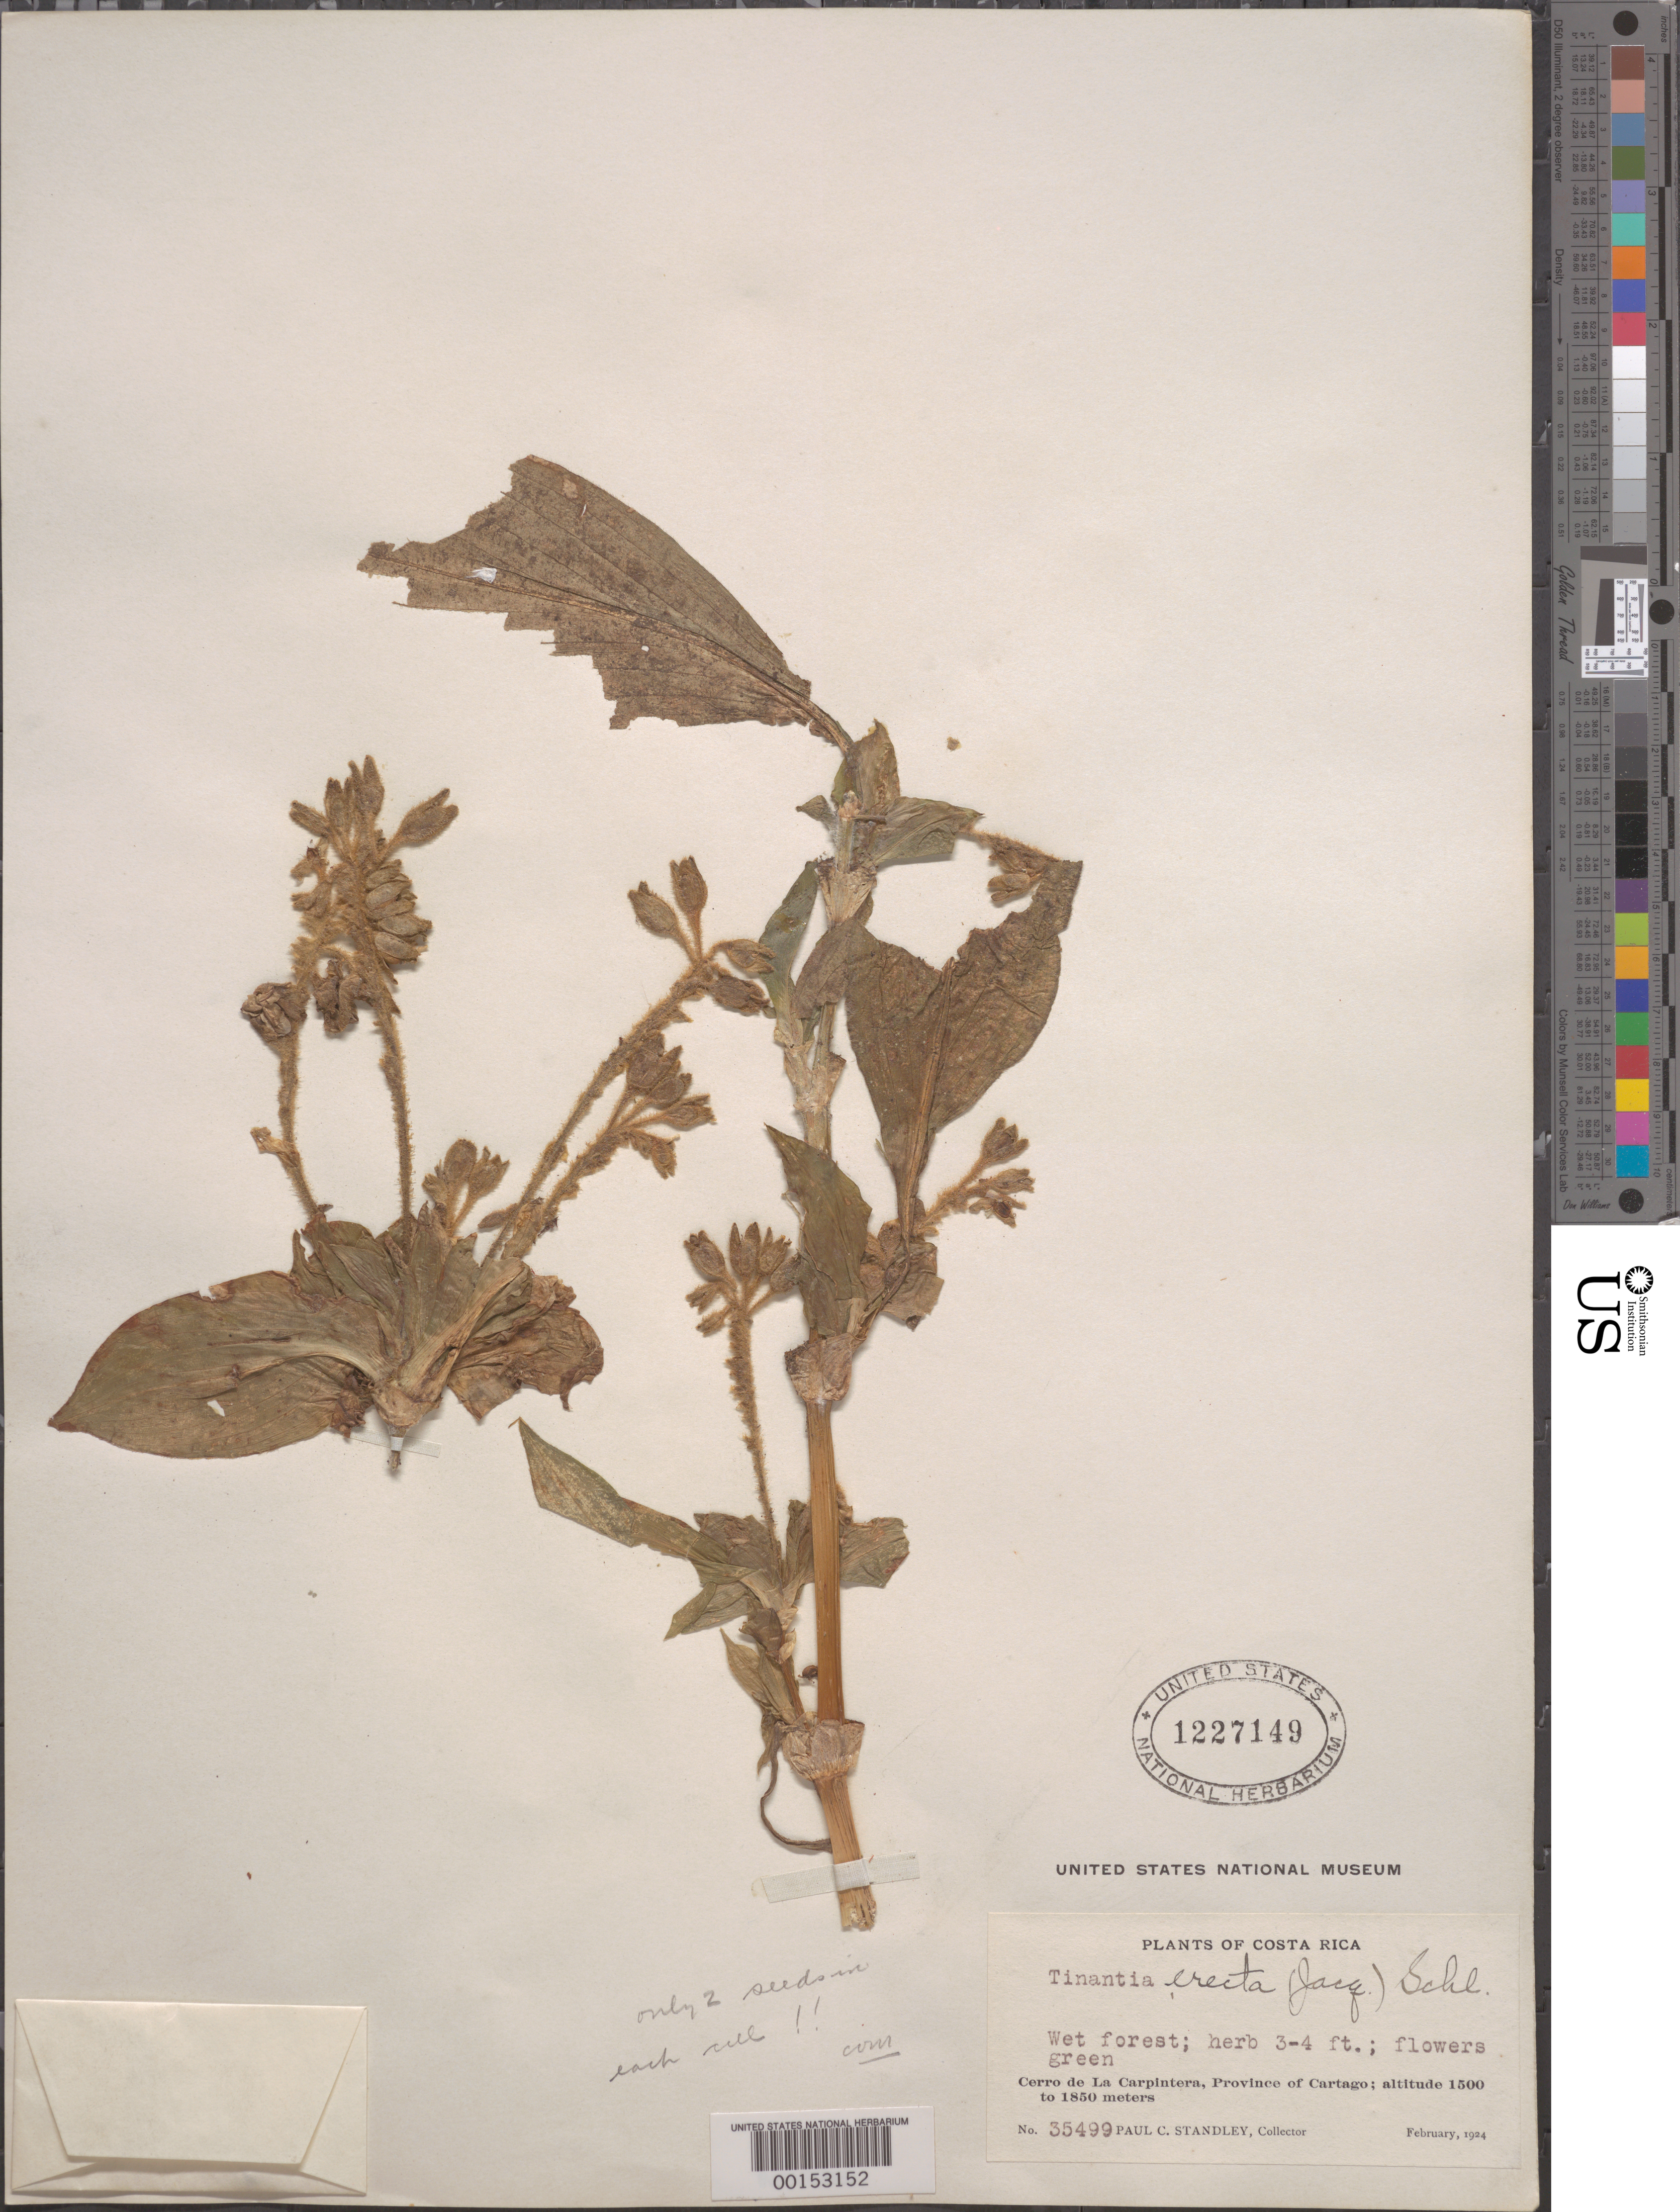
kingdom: Plantae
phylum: Tracheophyta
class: Liliopsida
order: Commelinales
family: Commelinaceae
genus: Tinantia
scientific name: Tinantia erecta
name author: (Jacq.) Fenzl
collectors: P. C. Standley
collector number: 35499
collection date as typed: Feb 1924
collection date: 1924-02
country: Costa Rica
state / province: Cartago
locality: Cerro de La Carpintera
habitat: Wet forest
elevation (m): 1500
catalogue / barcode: US 1227149